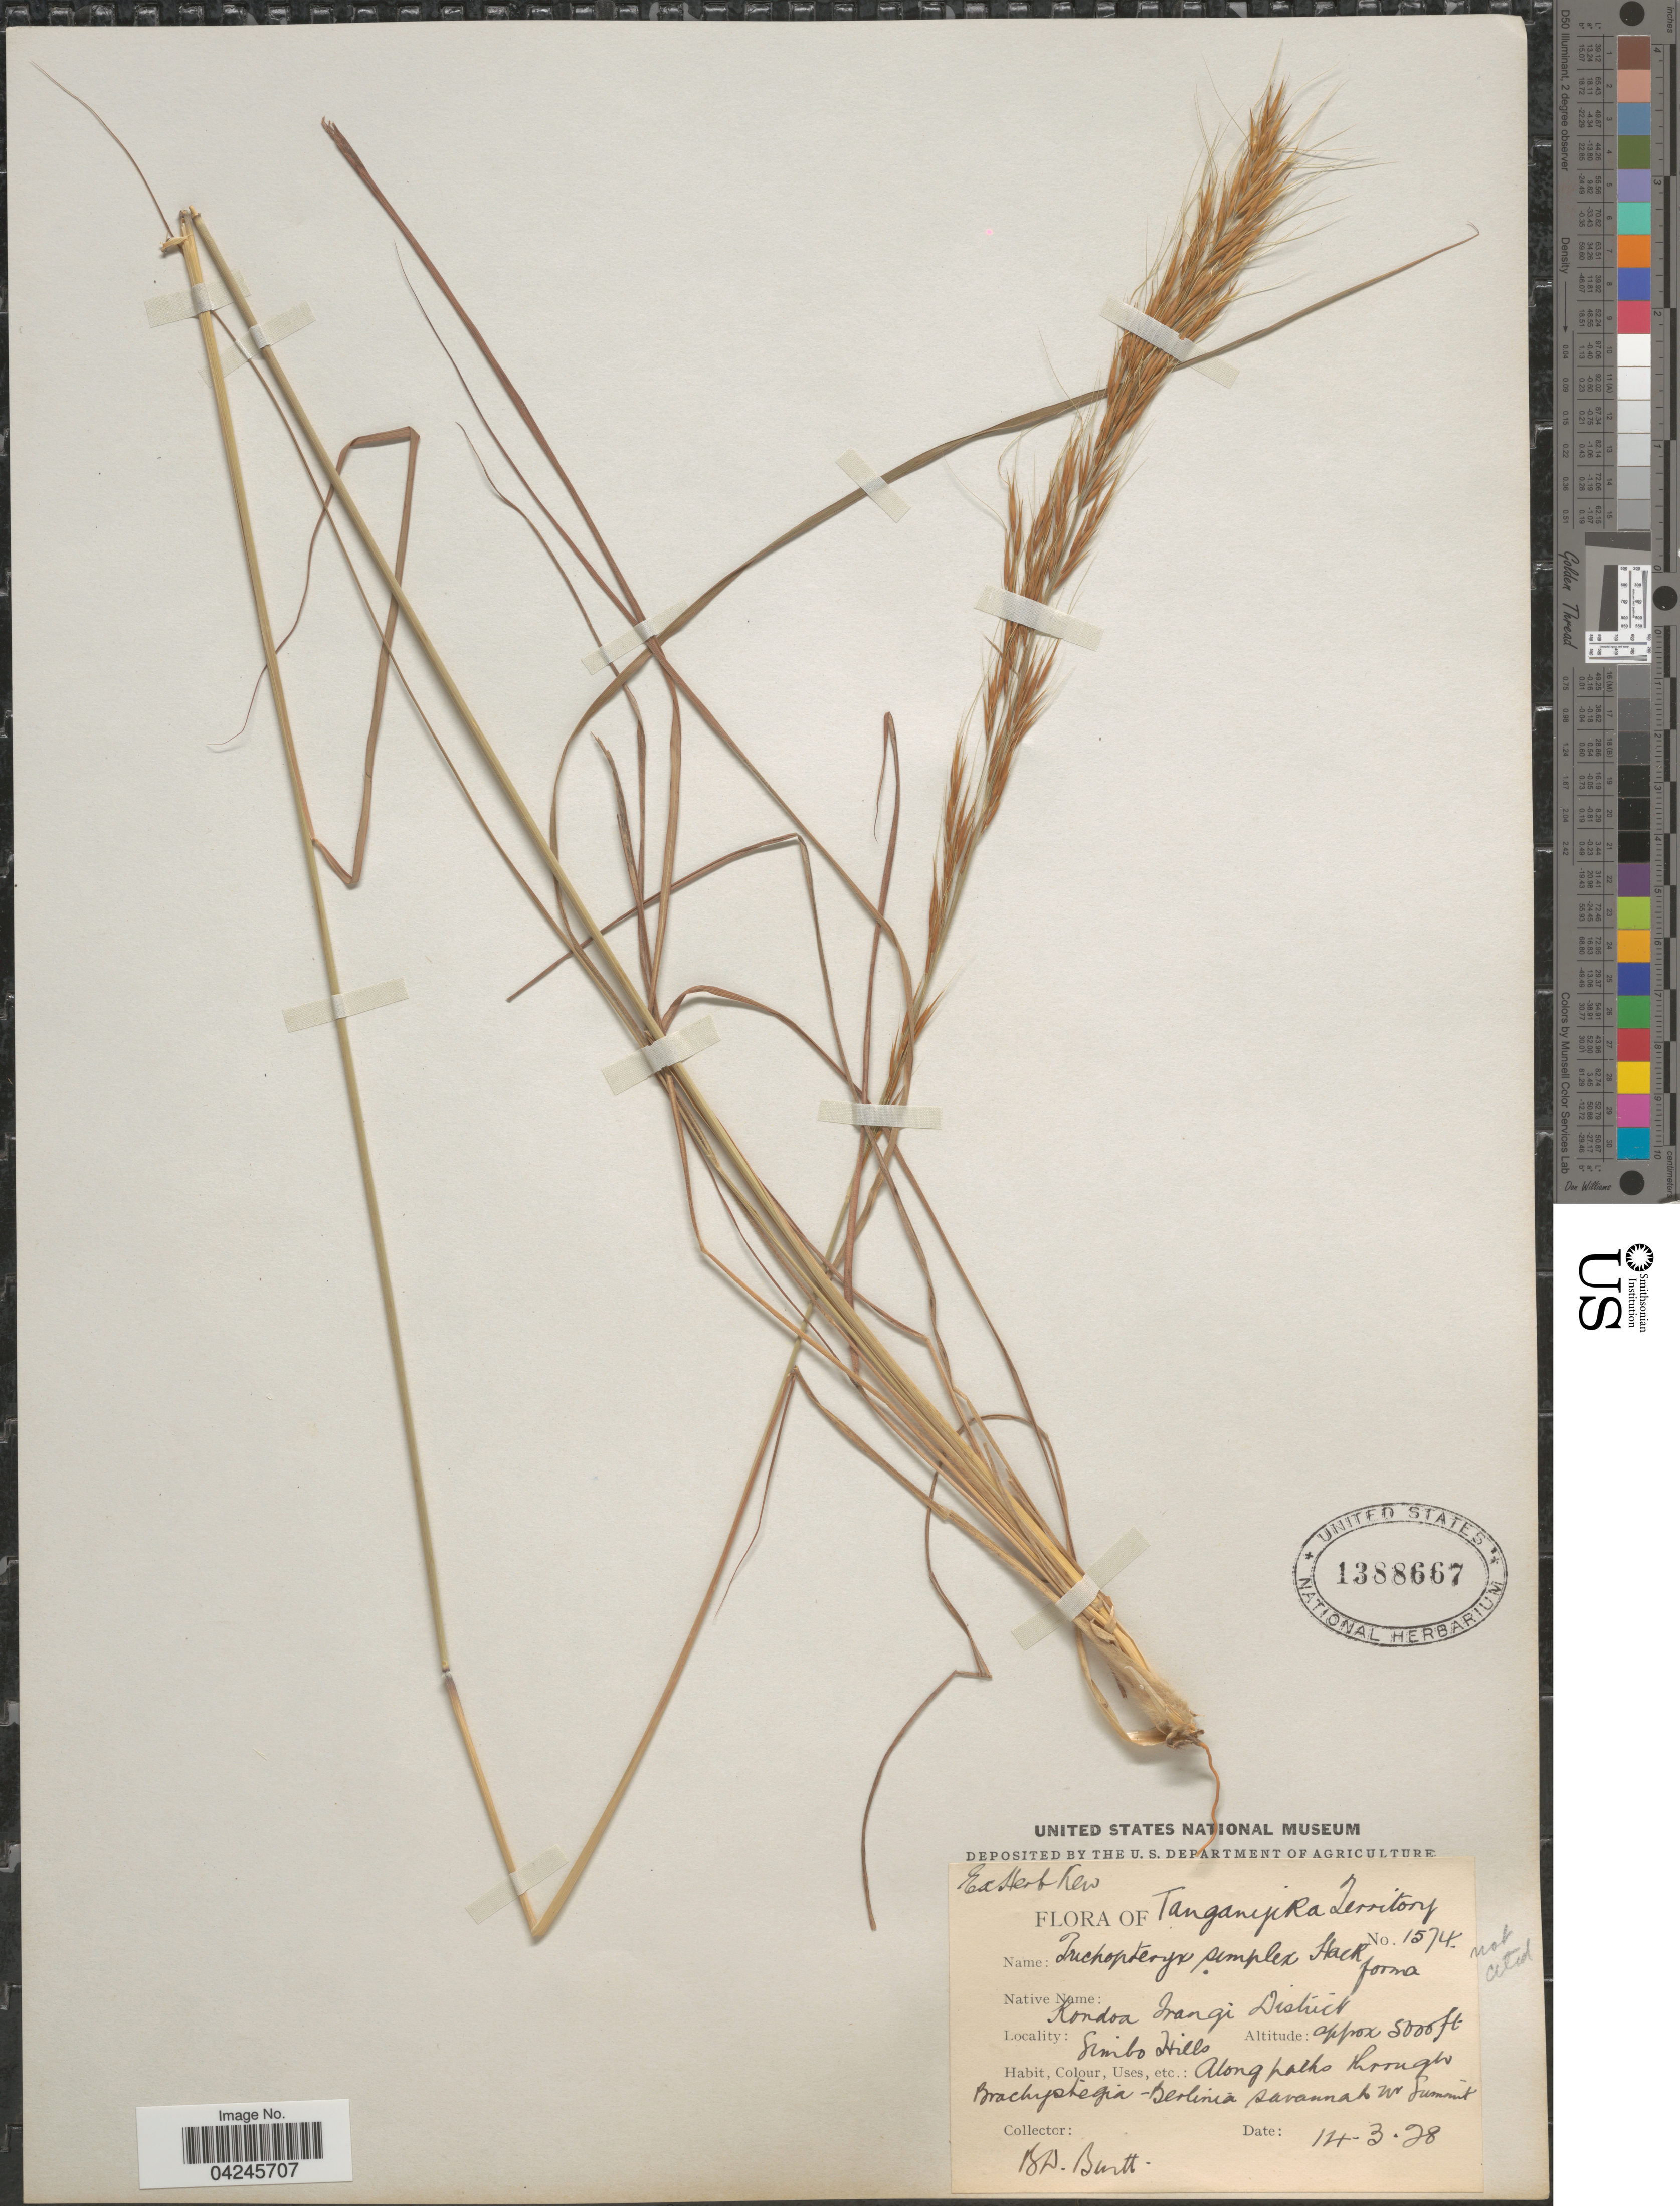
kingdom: Plantae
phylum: Tracheophyta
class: Liliopsida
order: Poales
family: Poaceae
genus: Loudetia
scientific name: Loudetia flavida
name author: (Stapf) C.E. Hubb.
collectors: B. D. Burtt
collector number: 1574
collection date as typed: Transcribed d/m/y: 14/3/28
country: Tanzania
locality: Tanganyika Territory. Kondoa Irangi District. Simbo Hills. Along paths through Brachystegia-Berlinia savannah nr Summit.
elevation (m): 1524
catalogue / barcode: US 1388667